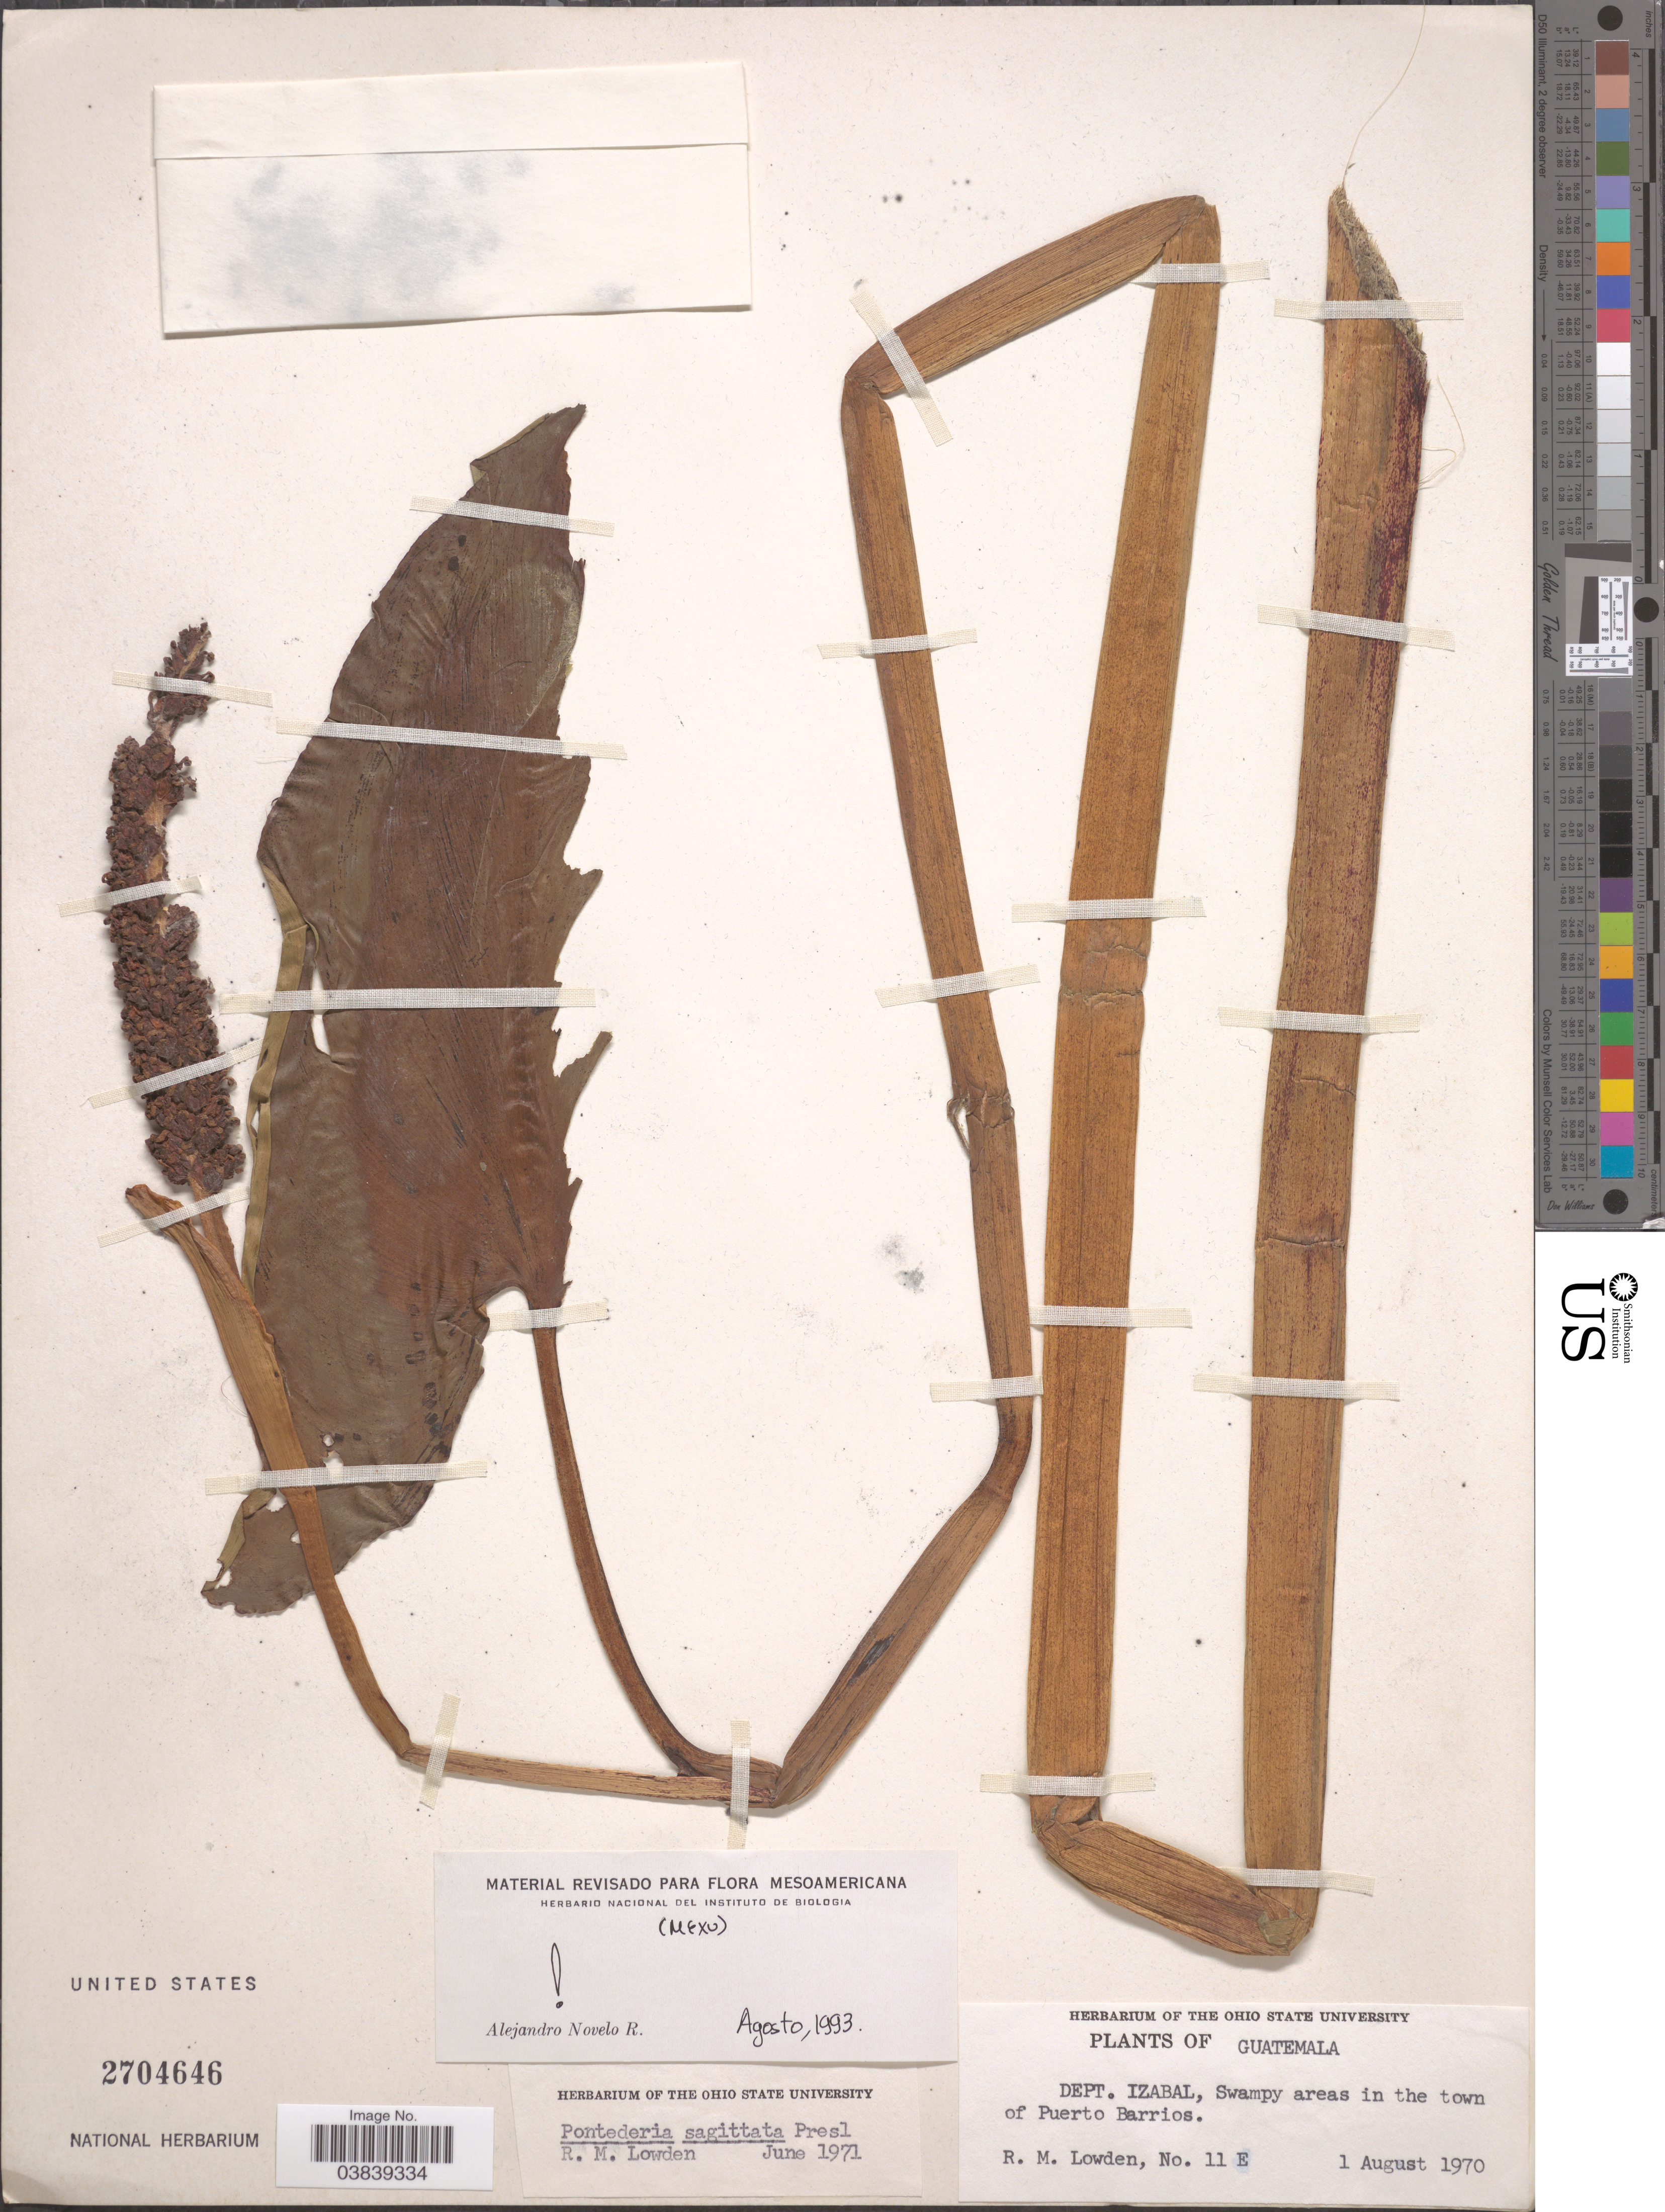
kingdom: Plantae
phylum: Tracheophyta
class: Liliopsida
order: Commelinales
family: Pontederiaceae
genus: Pontederia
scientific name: Pontederia sagittata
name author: C. Presl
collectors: R. Lowden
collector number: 11E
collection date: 1970-08-01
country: Guatemala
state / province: Izabal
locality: Dept. Izabal, Swampy areas in the town of Puerto Barrios.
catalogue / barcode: US 2704646